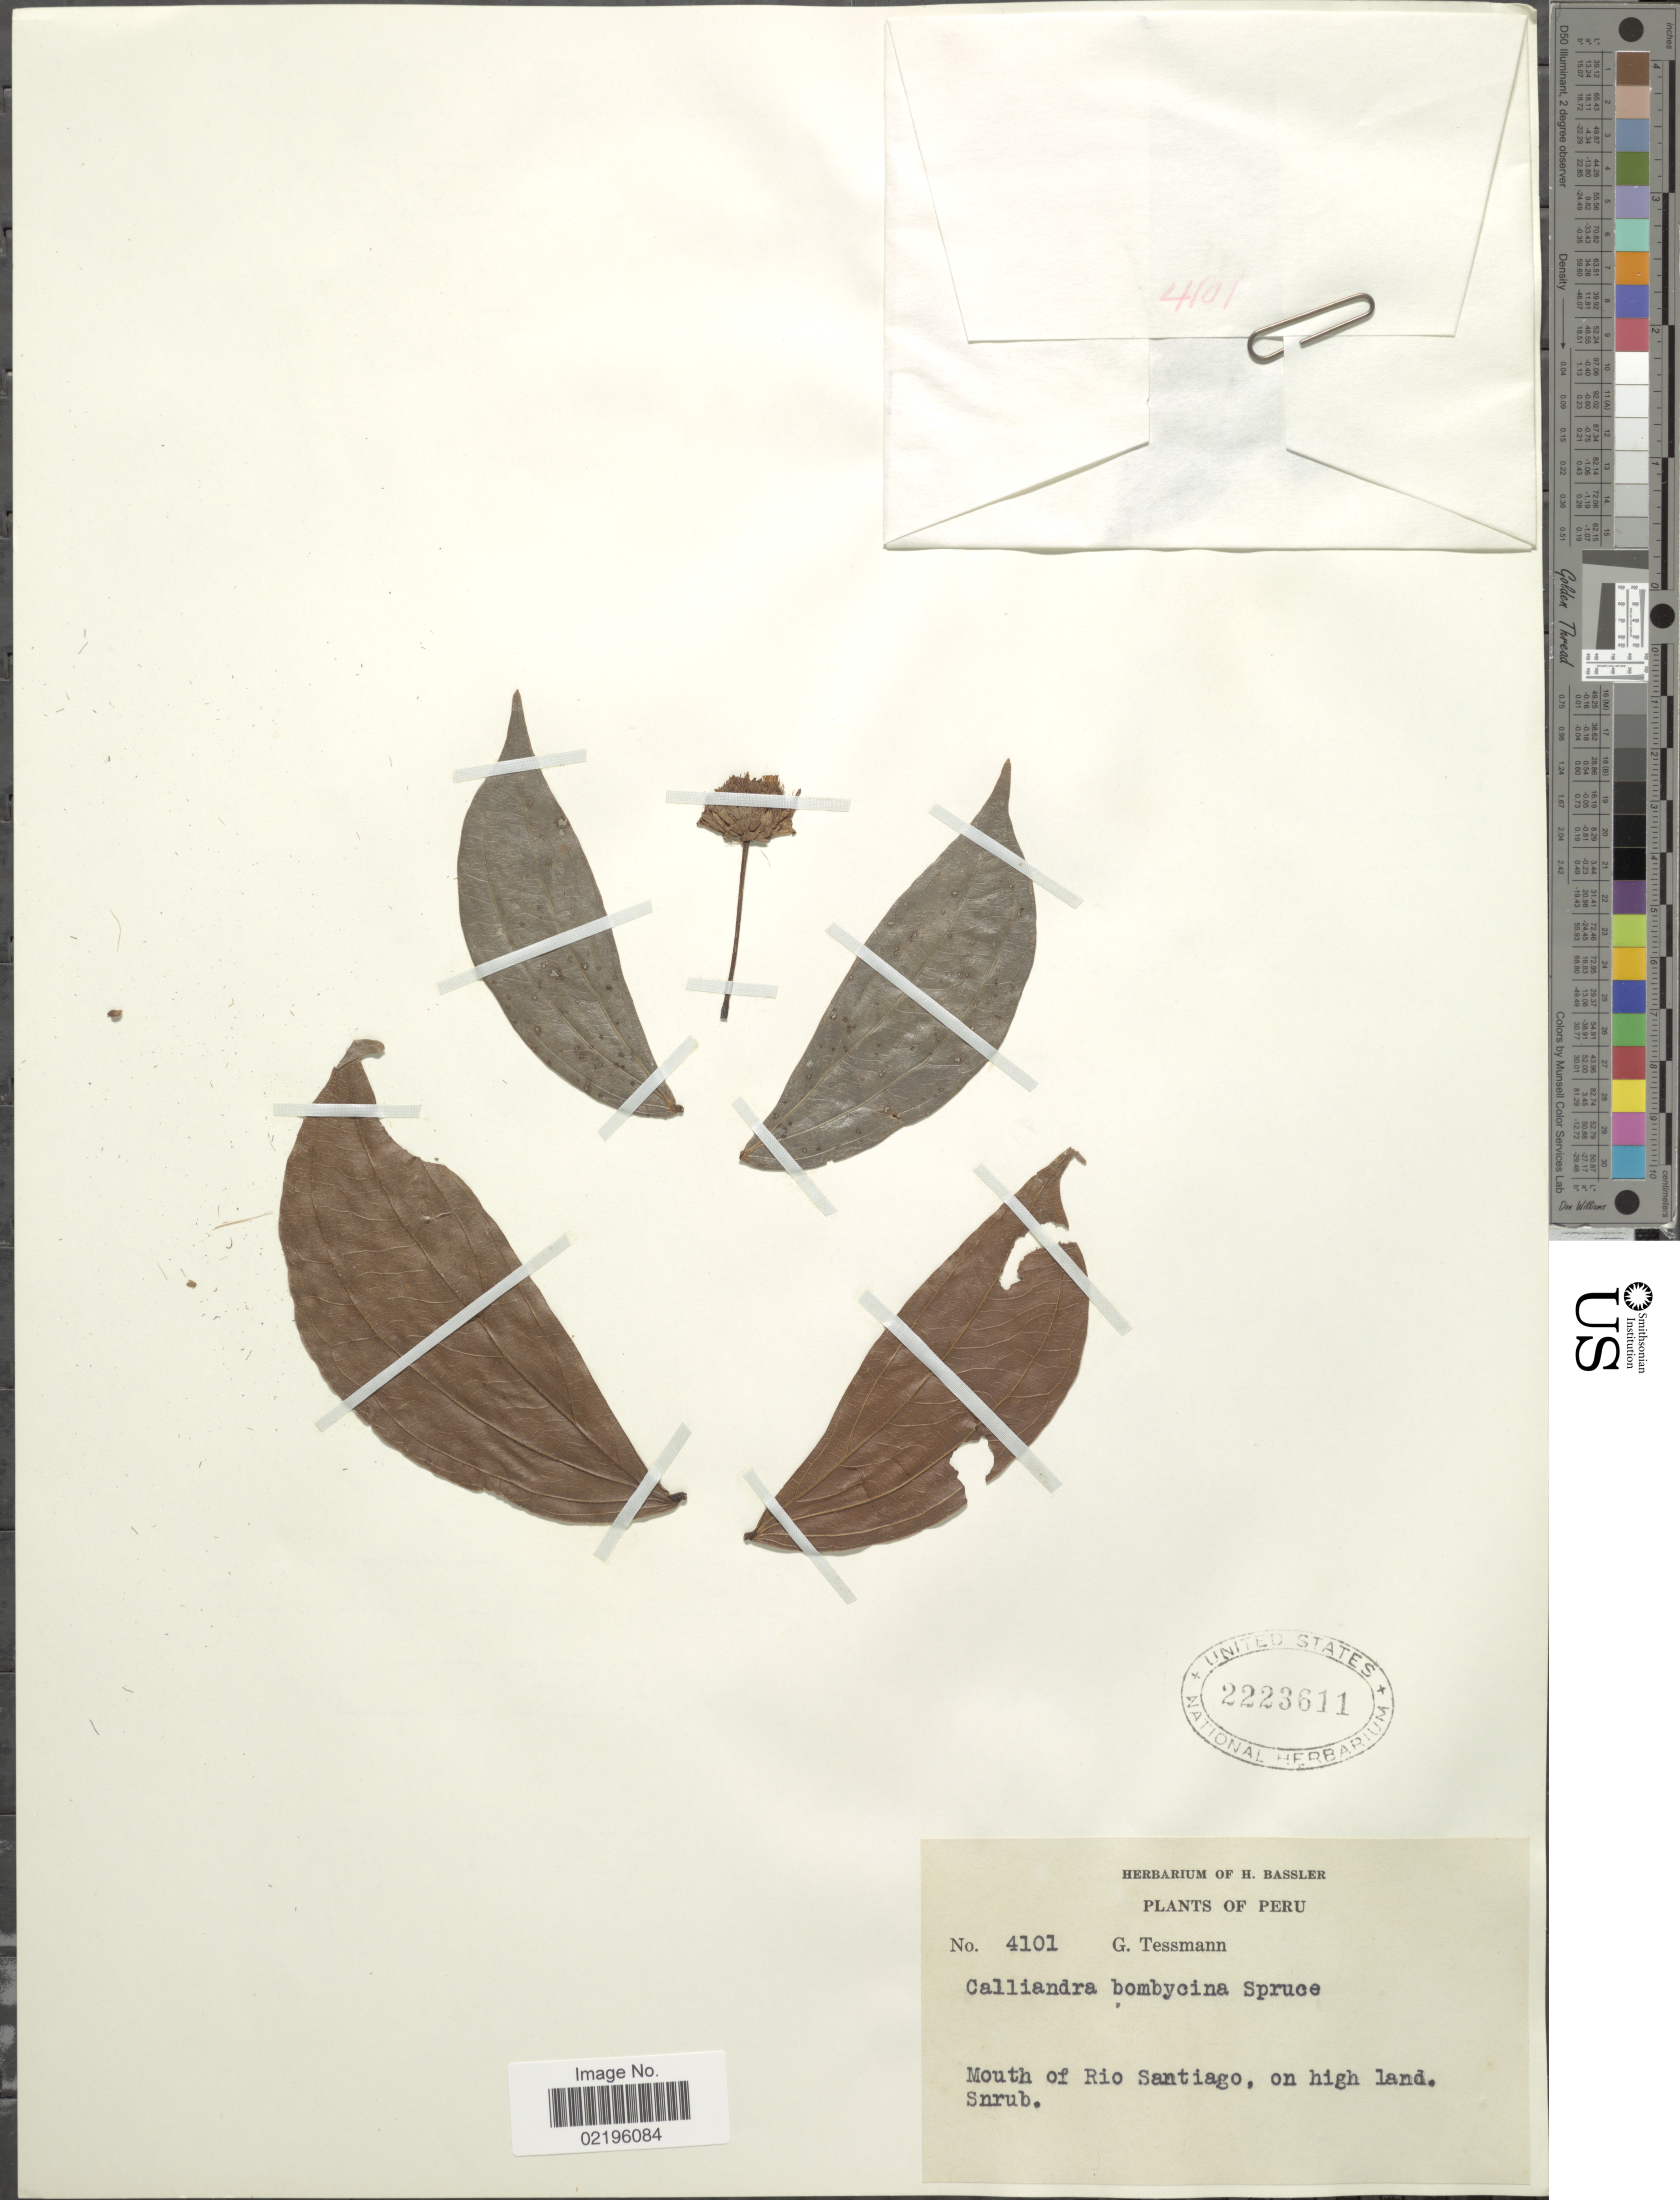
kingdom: Plantae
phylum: Tracheophyta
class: Magnoliopsida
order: Fabales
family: Fabaceae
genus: Calliandra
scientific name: Calliandra bombycina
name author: Benth. ex Spruce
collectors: G. Tessmann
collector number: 4101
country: Peru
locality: Mouth of Rio Santiago, on high land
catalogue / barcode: US 2223611